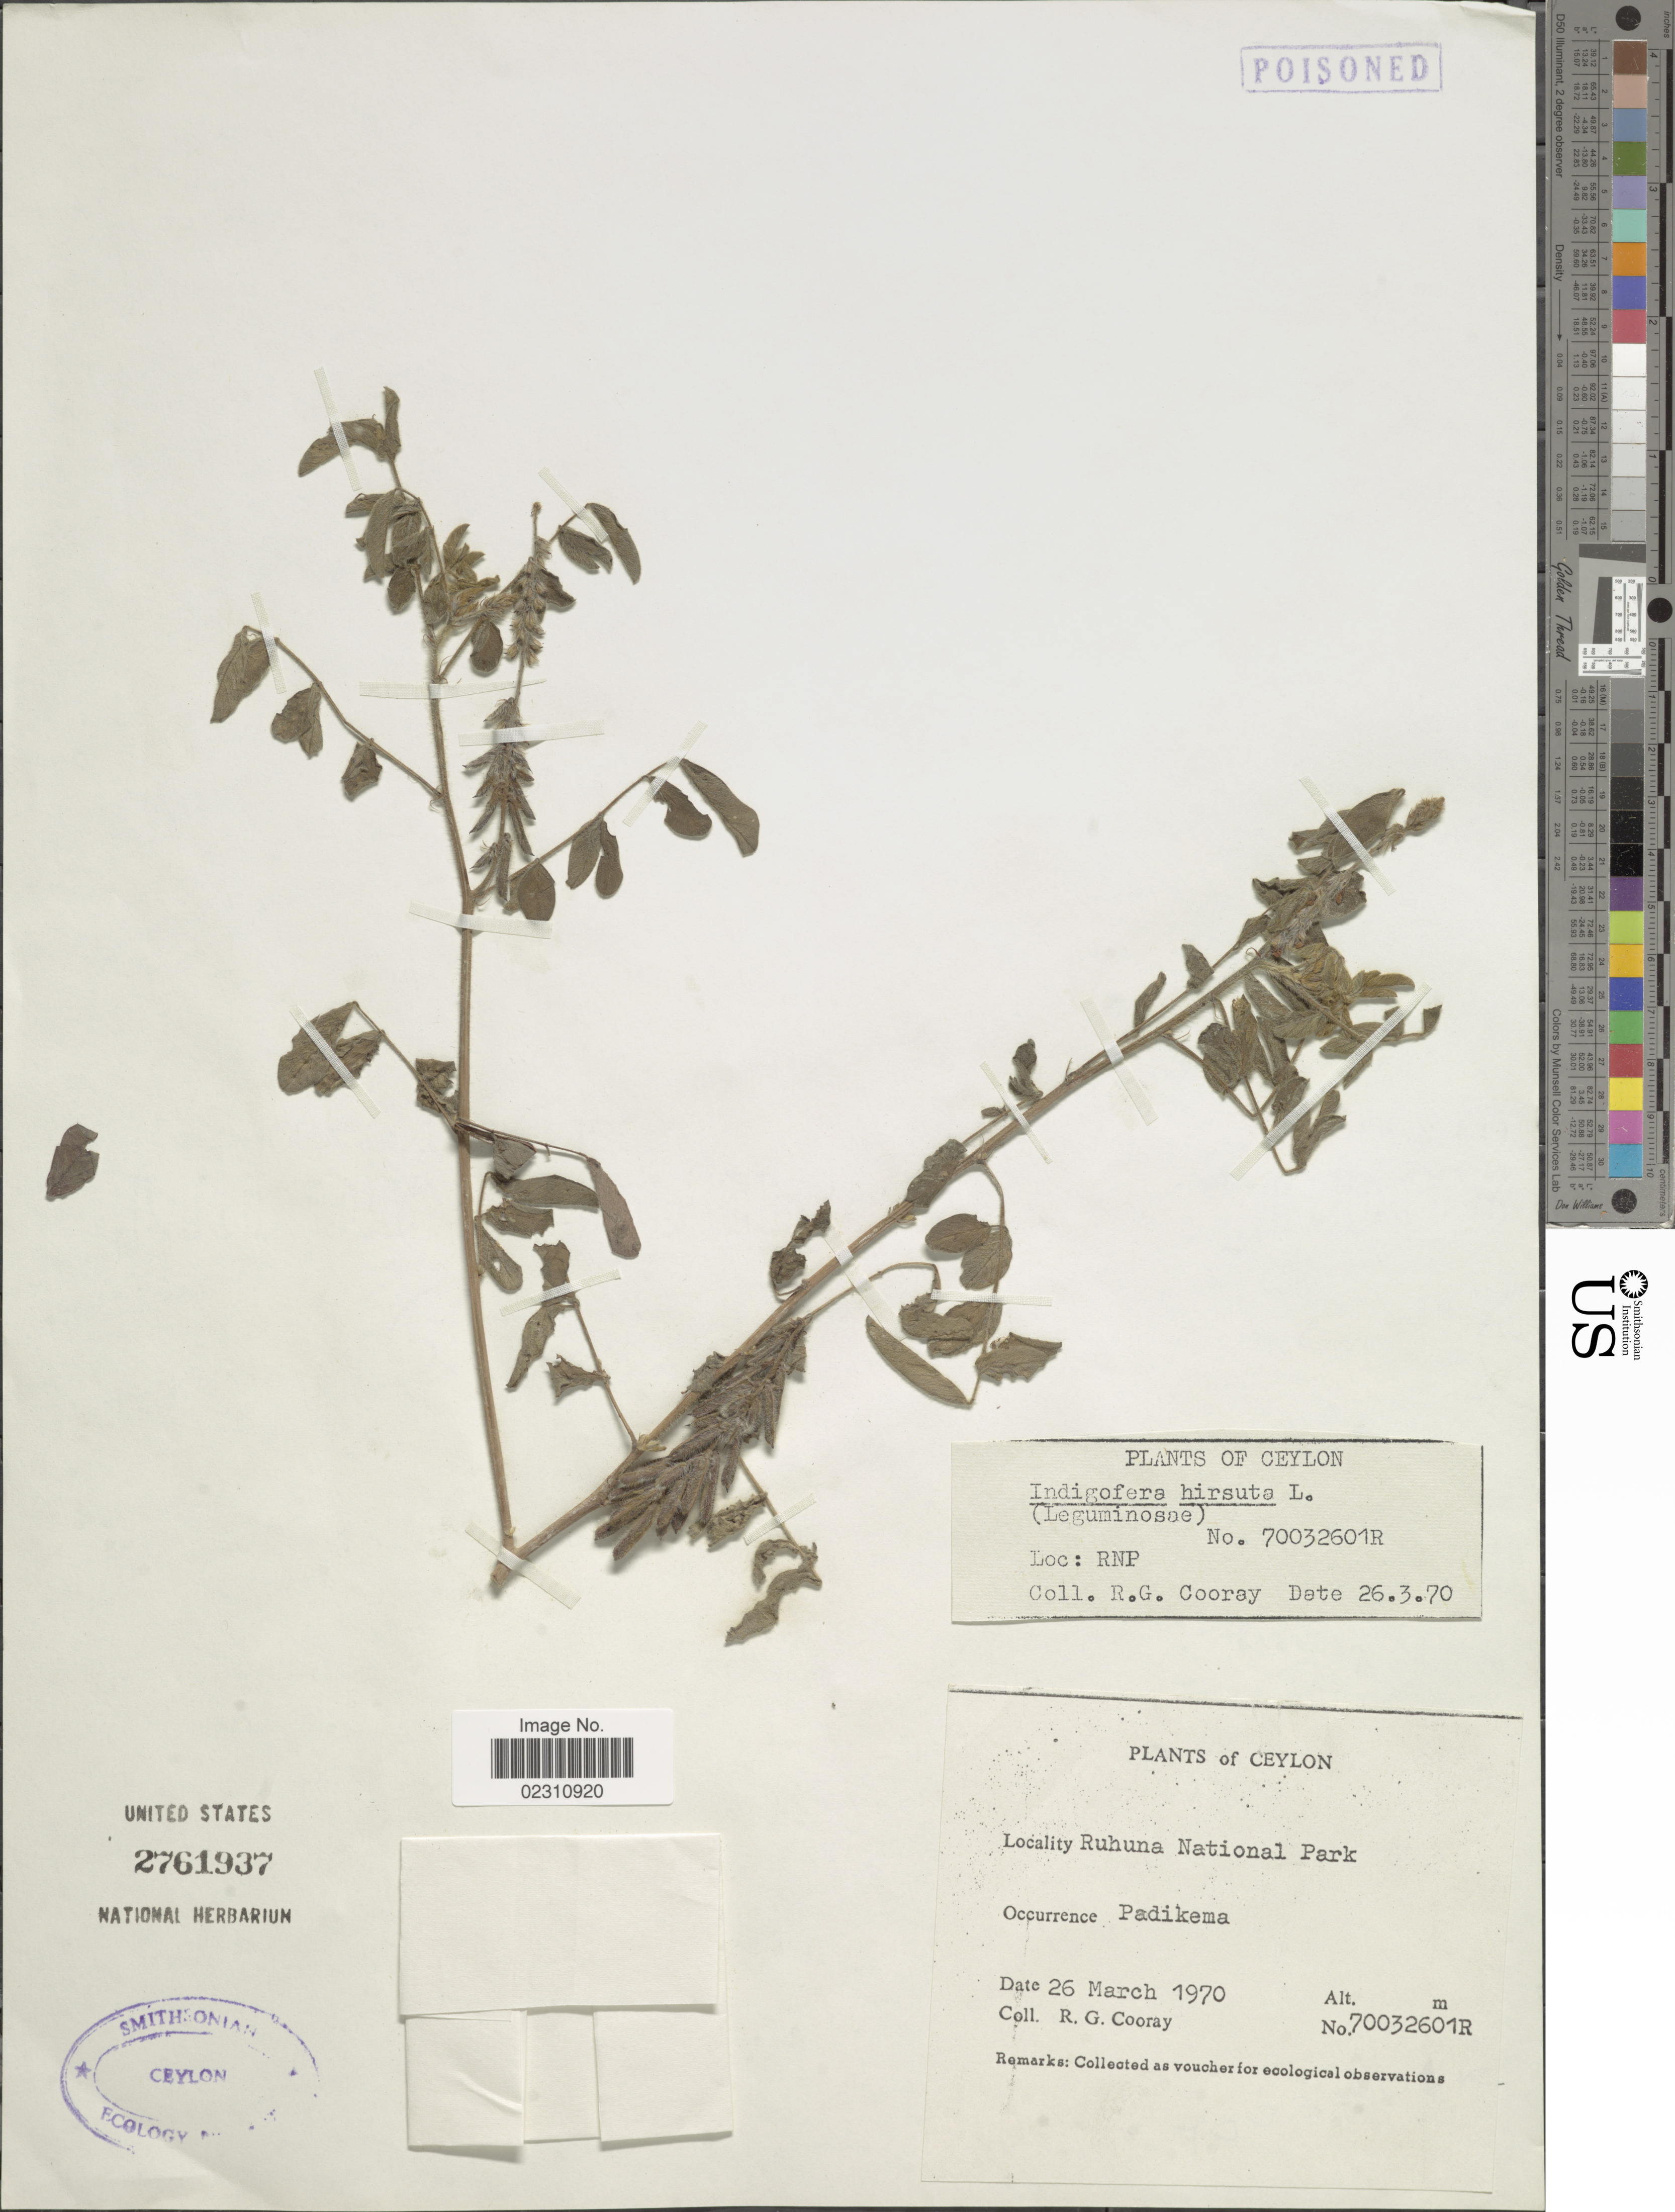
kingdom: Plantae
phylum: Tracheophyta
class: Magnoliopsida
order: Fabales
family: Fabaceae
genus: Indigofera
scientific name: Indigofera hirsuta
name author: L.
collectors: R. Cooray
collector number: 70032601R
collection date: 1970-03-26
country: Sri Lanka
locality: Ceylon, Padikema.Ruhuna National Park.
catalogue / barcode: US 2761937